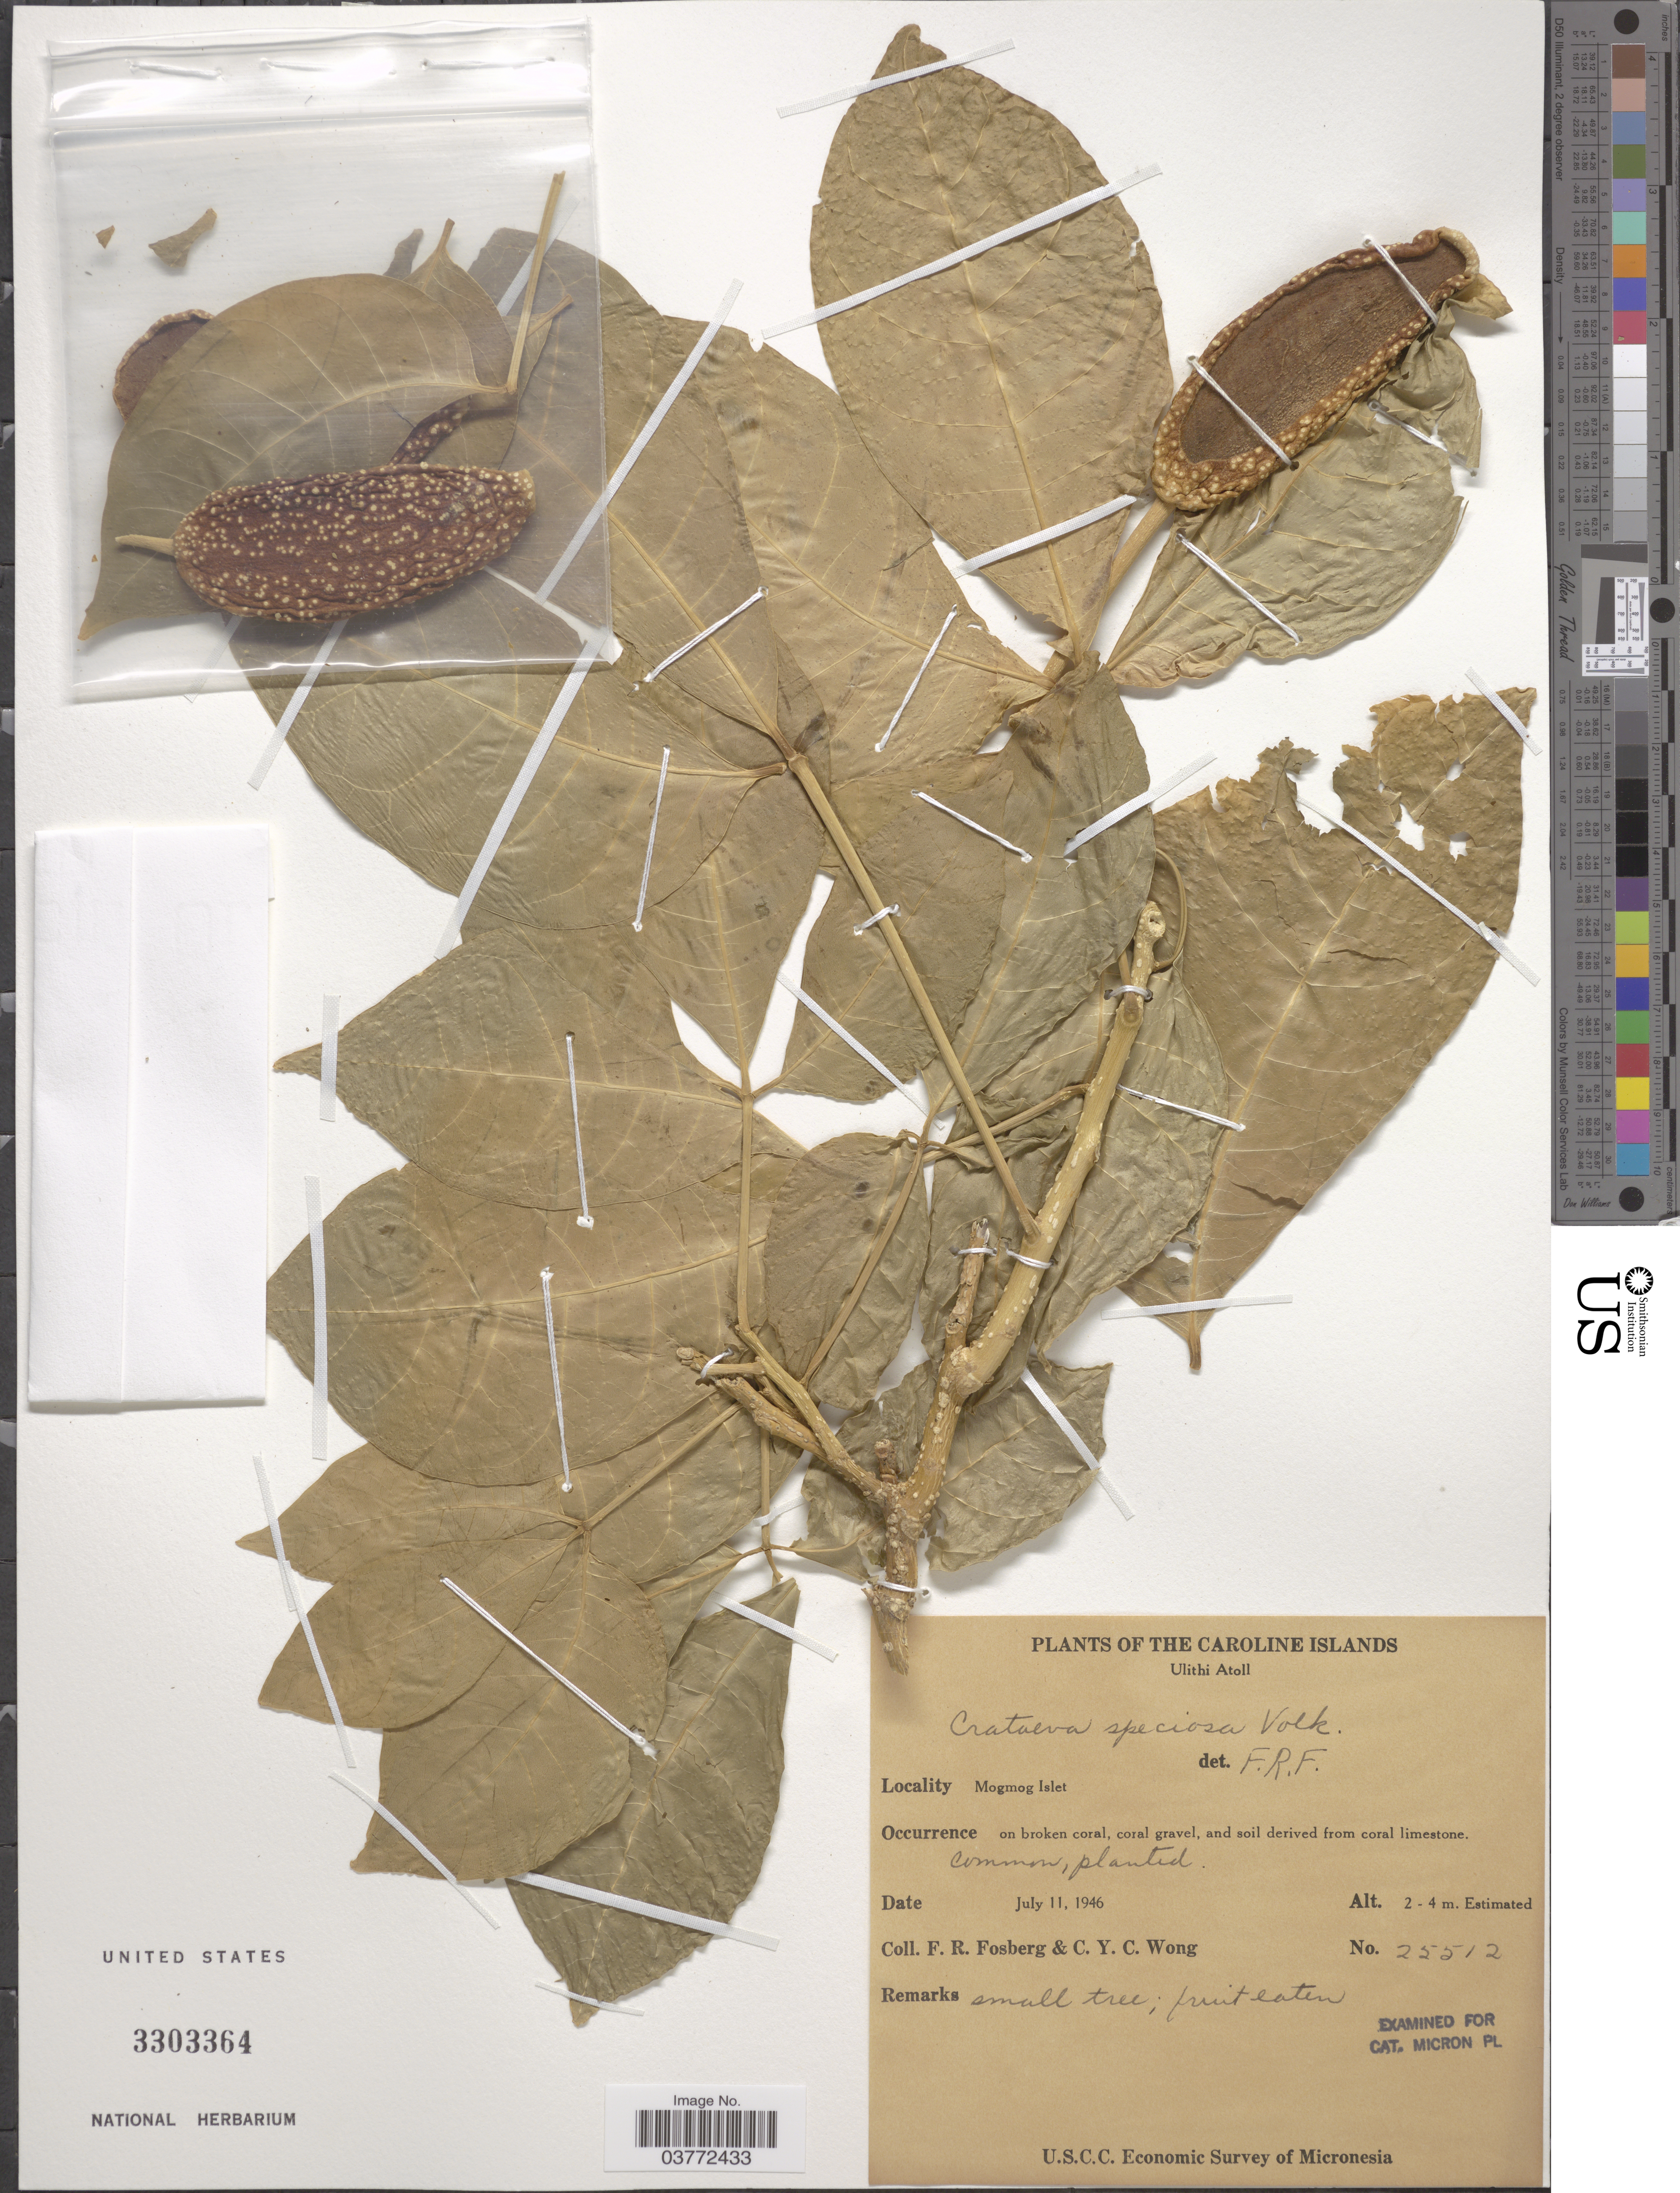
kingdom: Plantae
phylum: Tracheophyta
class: Magnoliopsida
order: Brassicales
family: Capparaceae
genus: Crateva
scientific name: Crateva speciosa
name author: Volkens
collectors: F. R. Fosberg & C. Y. C. Wong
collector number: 25512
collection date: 1946-07-11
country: Micronesia, Federated States of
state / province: Yap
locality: The Caroline Islands. Ulithi Atoll. Mogmog Islet.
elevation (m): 2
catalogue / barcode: US 3303364